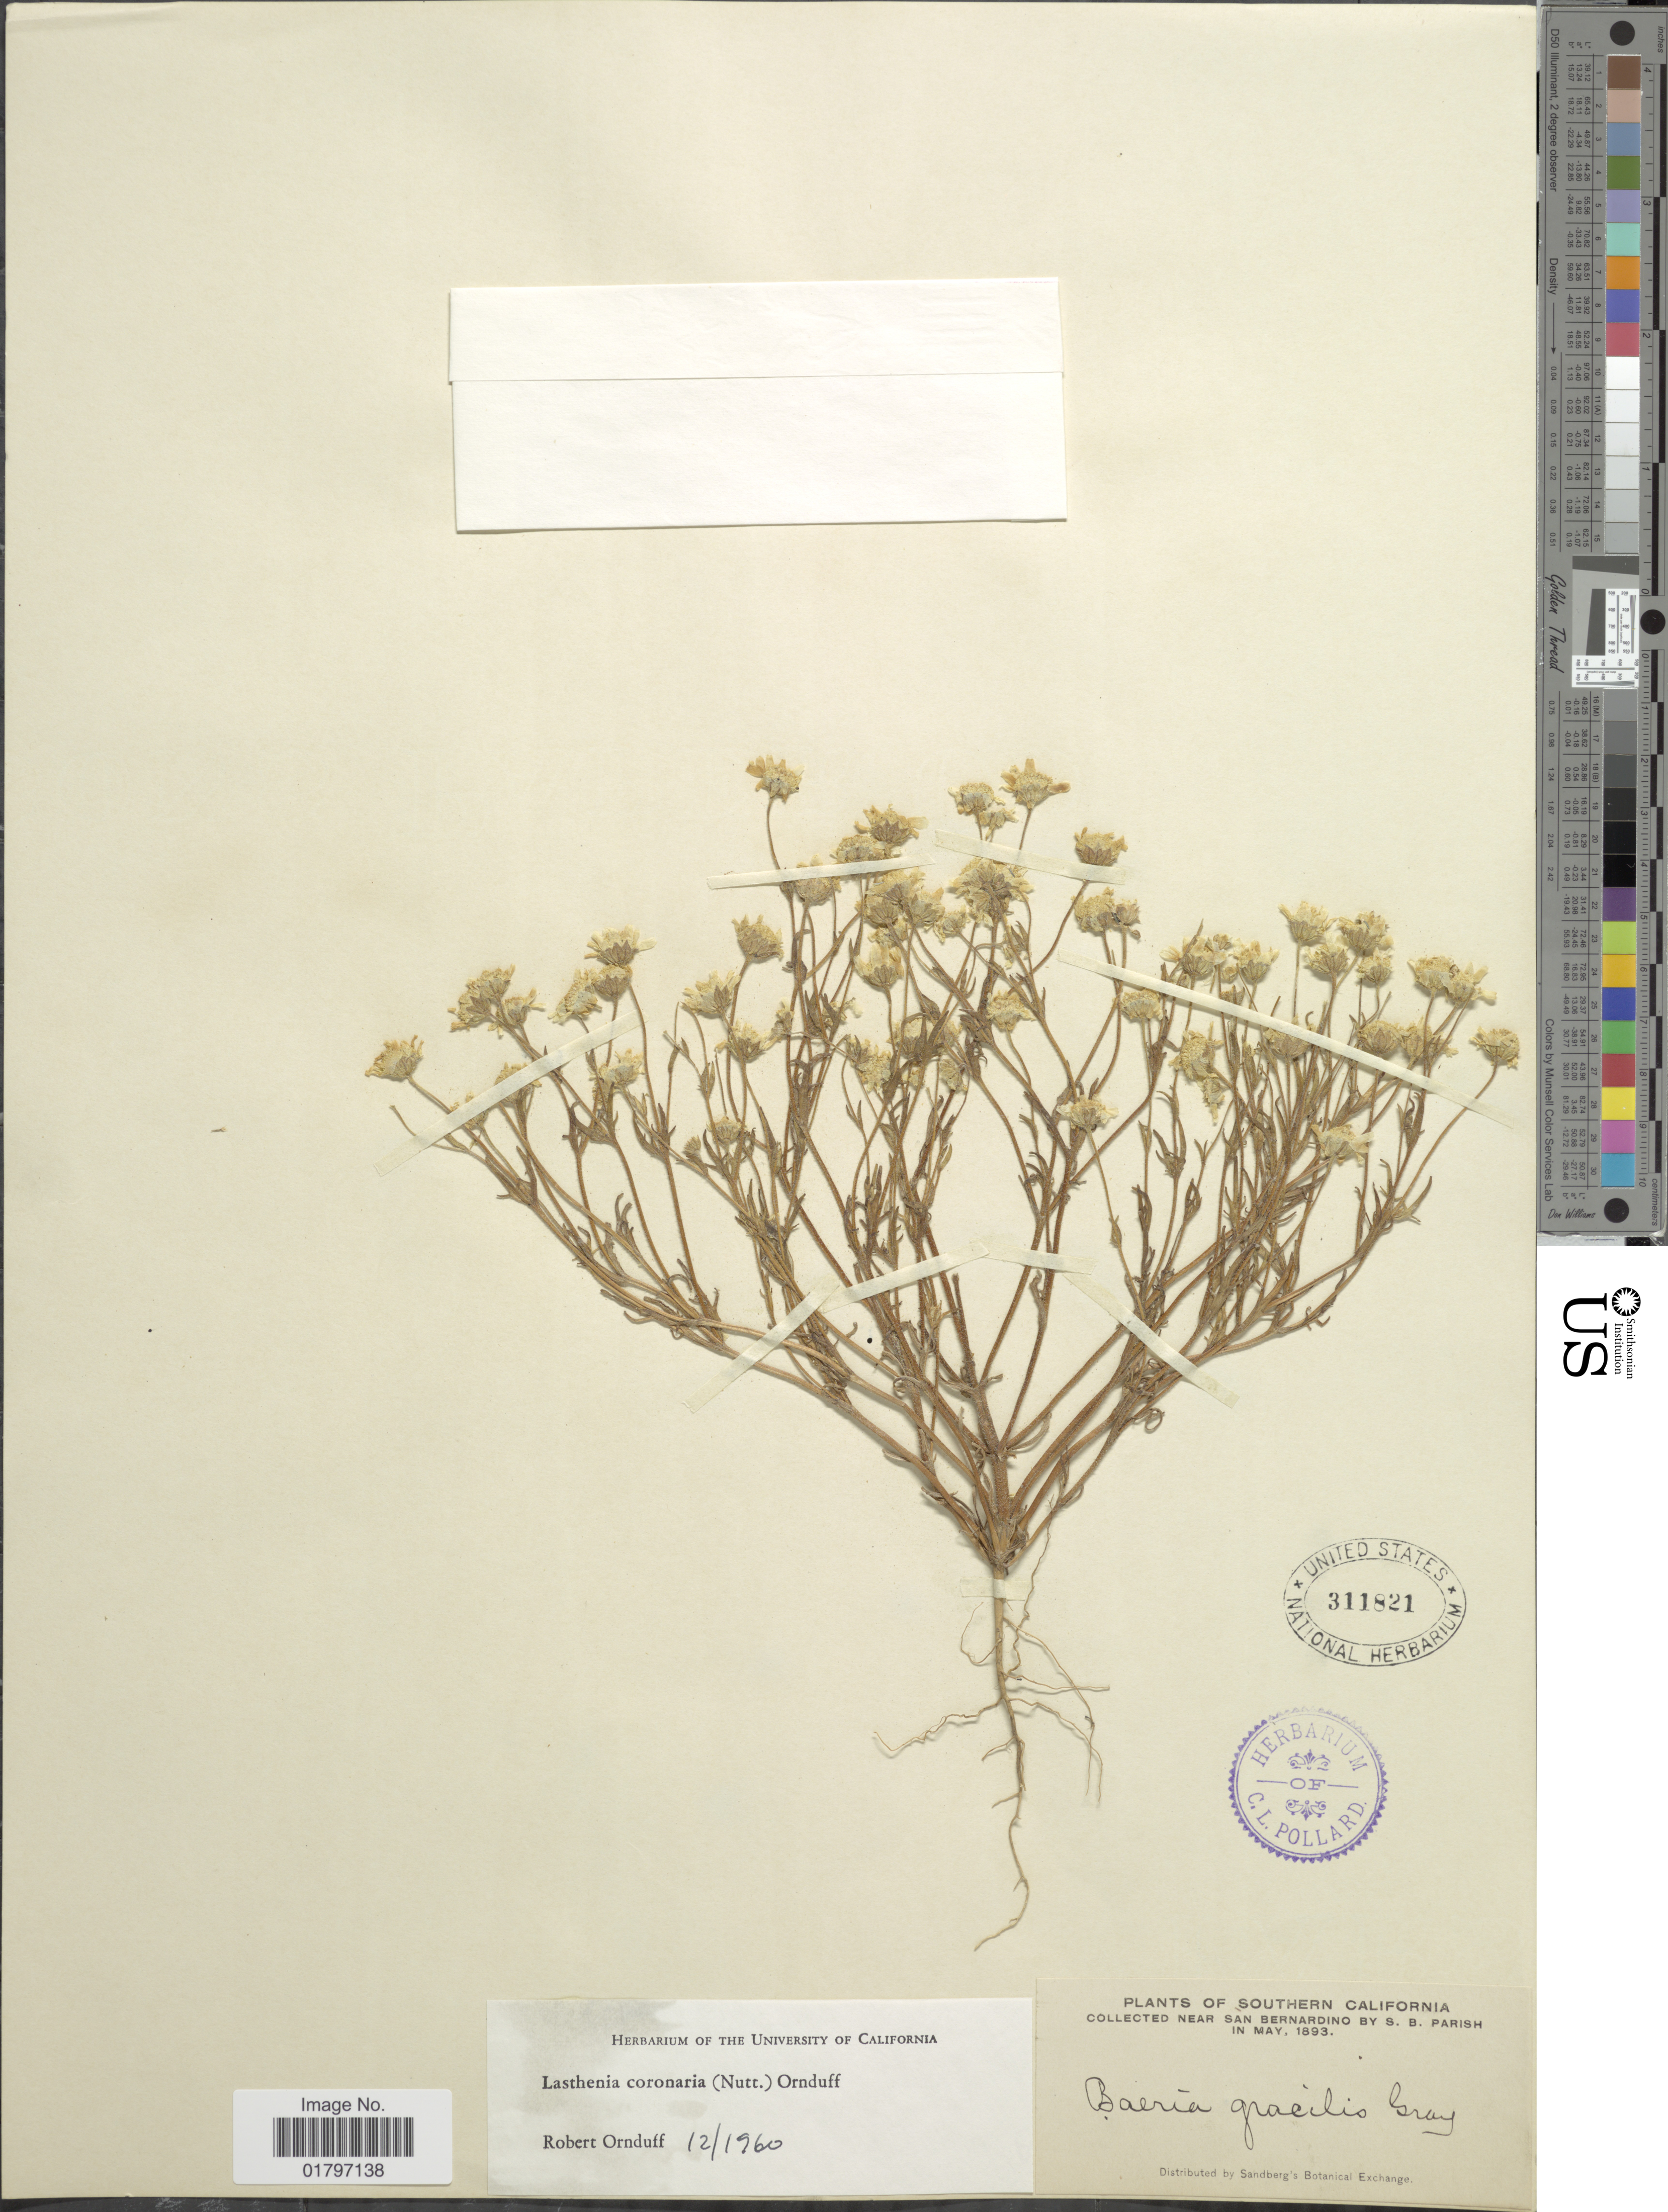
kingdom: Plantae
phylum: Tracheophyta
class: Magnoliopsida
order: Asterales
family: Asteraceae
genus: Lasthenia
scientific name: Lasthenia coronaria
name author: (Nutt.) Ornduff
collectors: S. B. Parish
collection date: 1893-05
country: United States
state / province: California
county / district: San Bernardino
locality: Southern California. Near San Bernardino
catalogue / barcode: US 311821